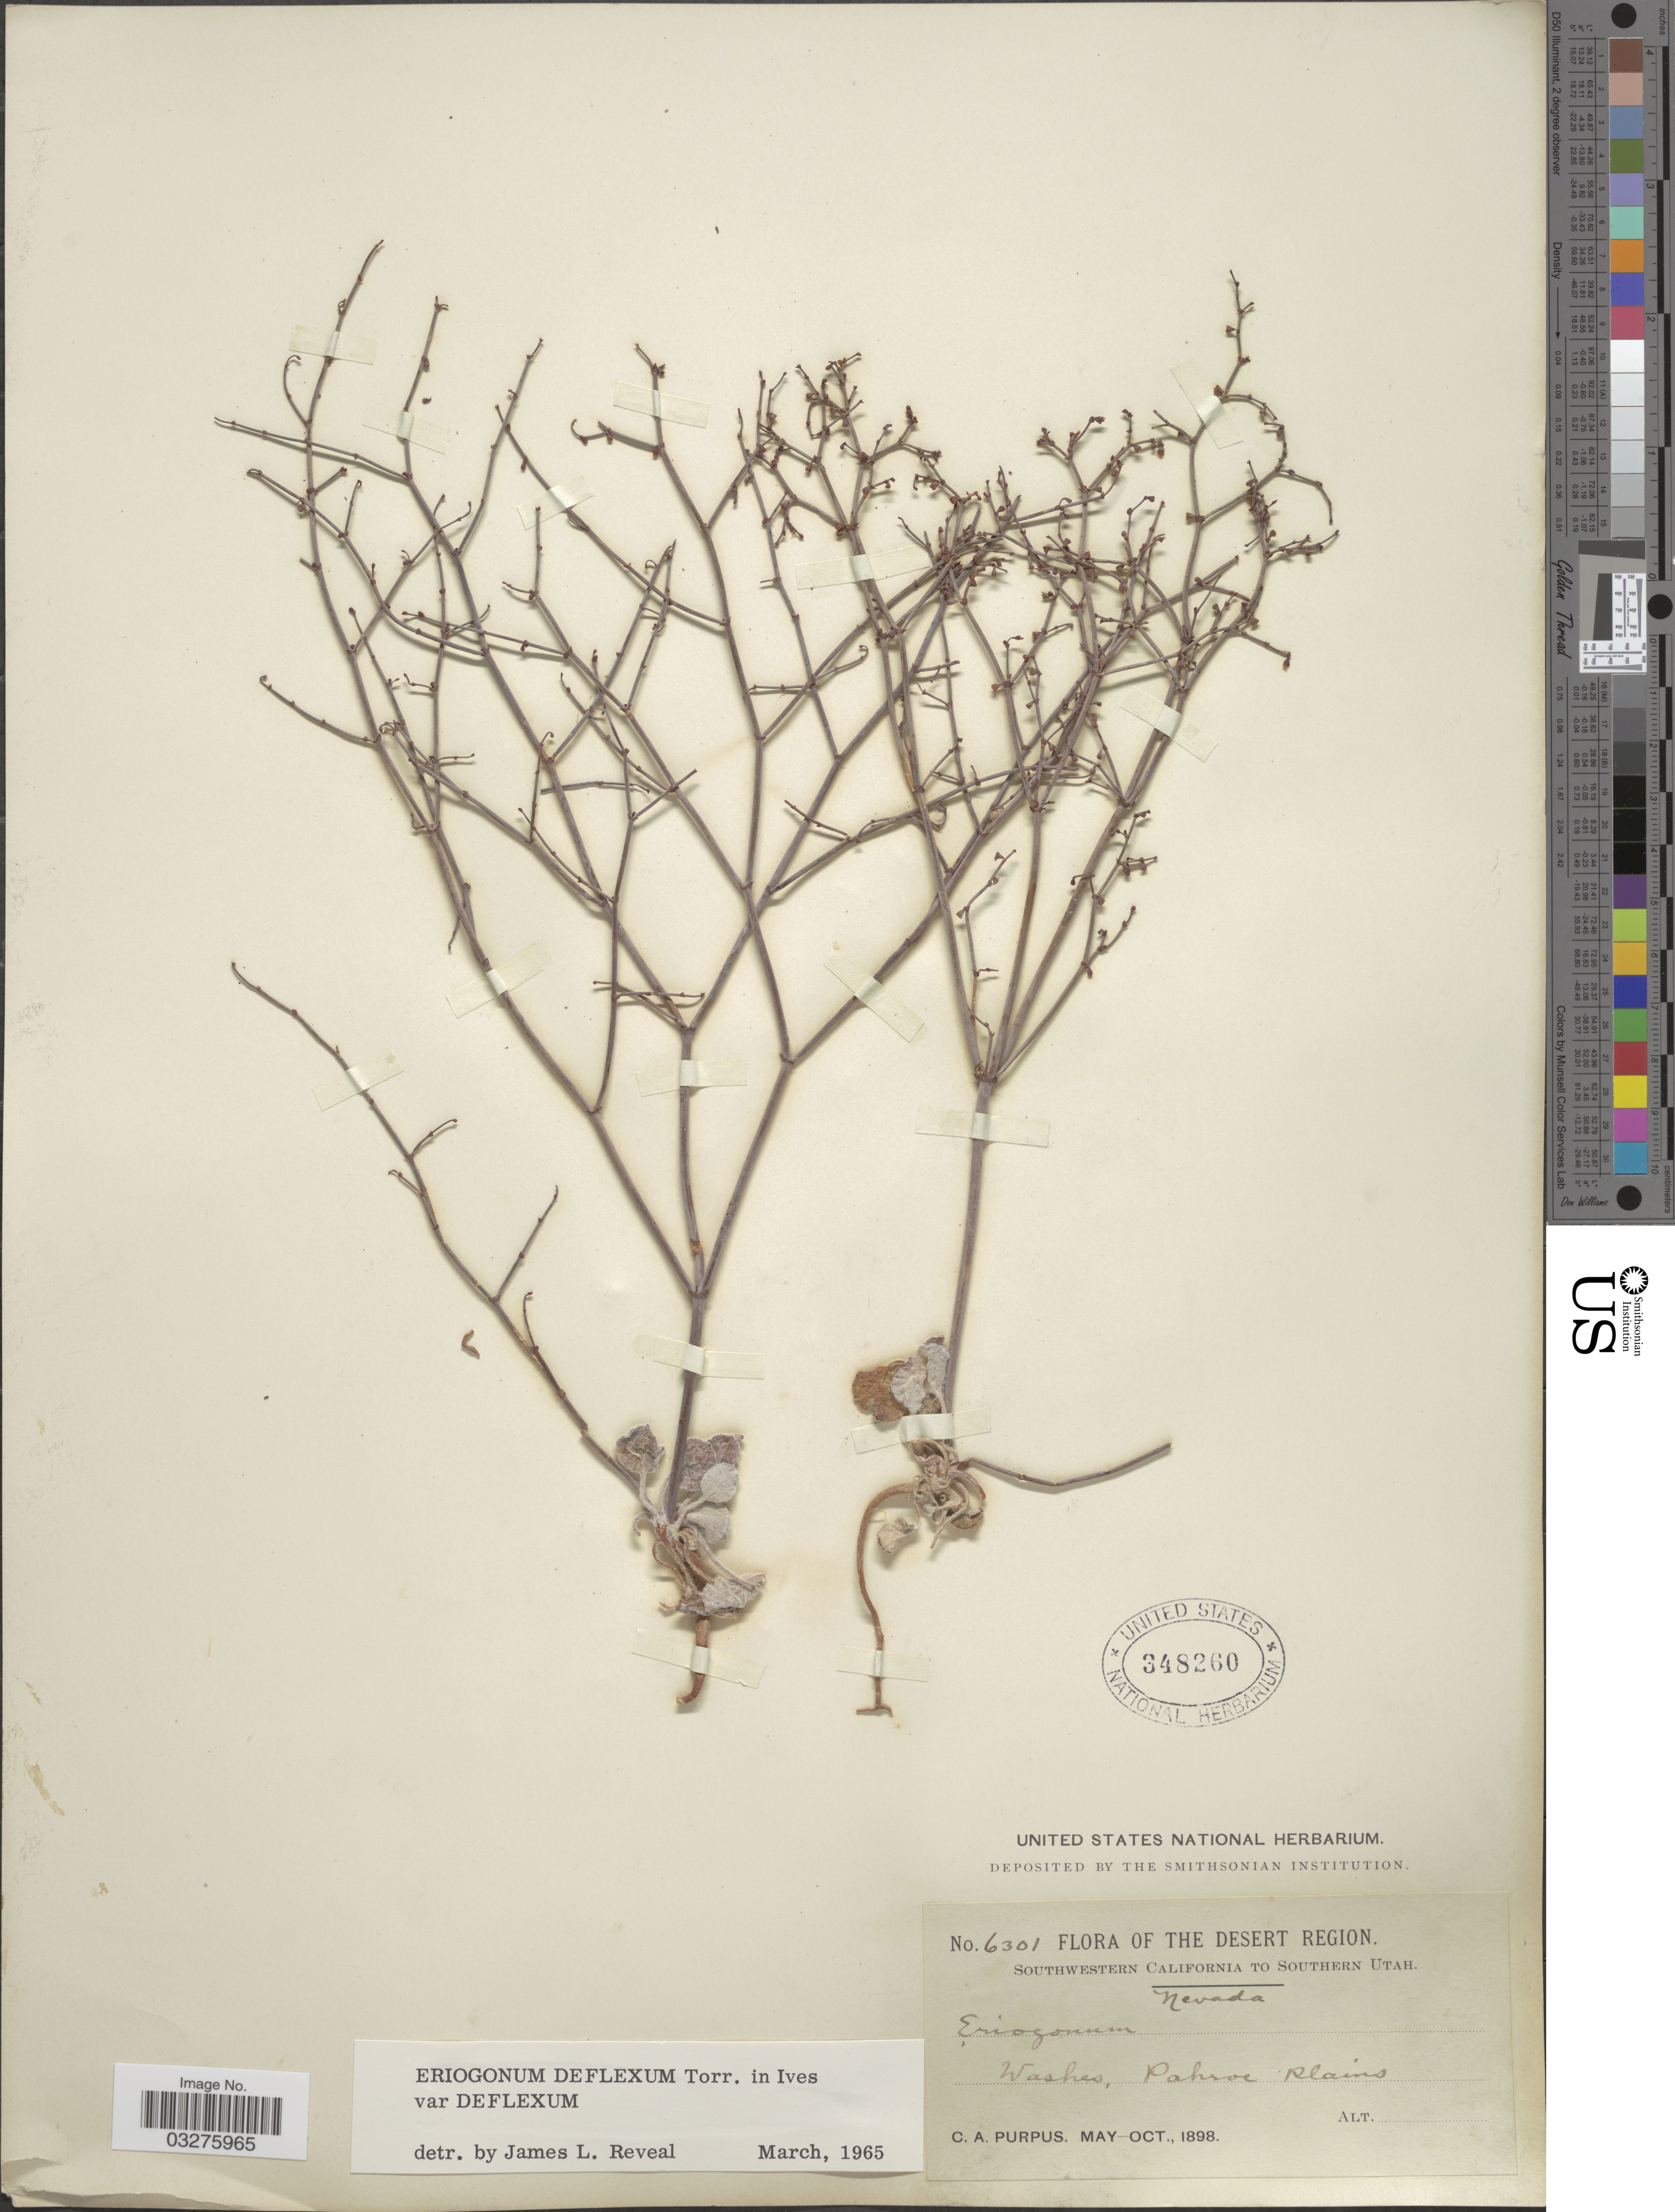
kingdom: Plantae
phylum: Tracheophyta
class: Magnoliopsida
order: Caryophyllales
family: Polygonaceae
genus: Eriogonum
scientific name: Eriogonum deflexum var. nevadense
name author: Reveal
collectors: C. A. Purpus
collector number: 6301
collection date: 1898-05/1898-10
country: United States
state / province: Nevada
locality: Desert Region. Washes, Pahroc Plains.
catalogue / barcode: US 348260